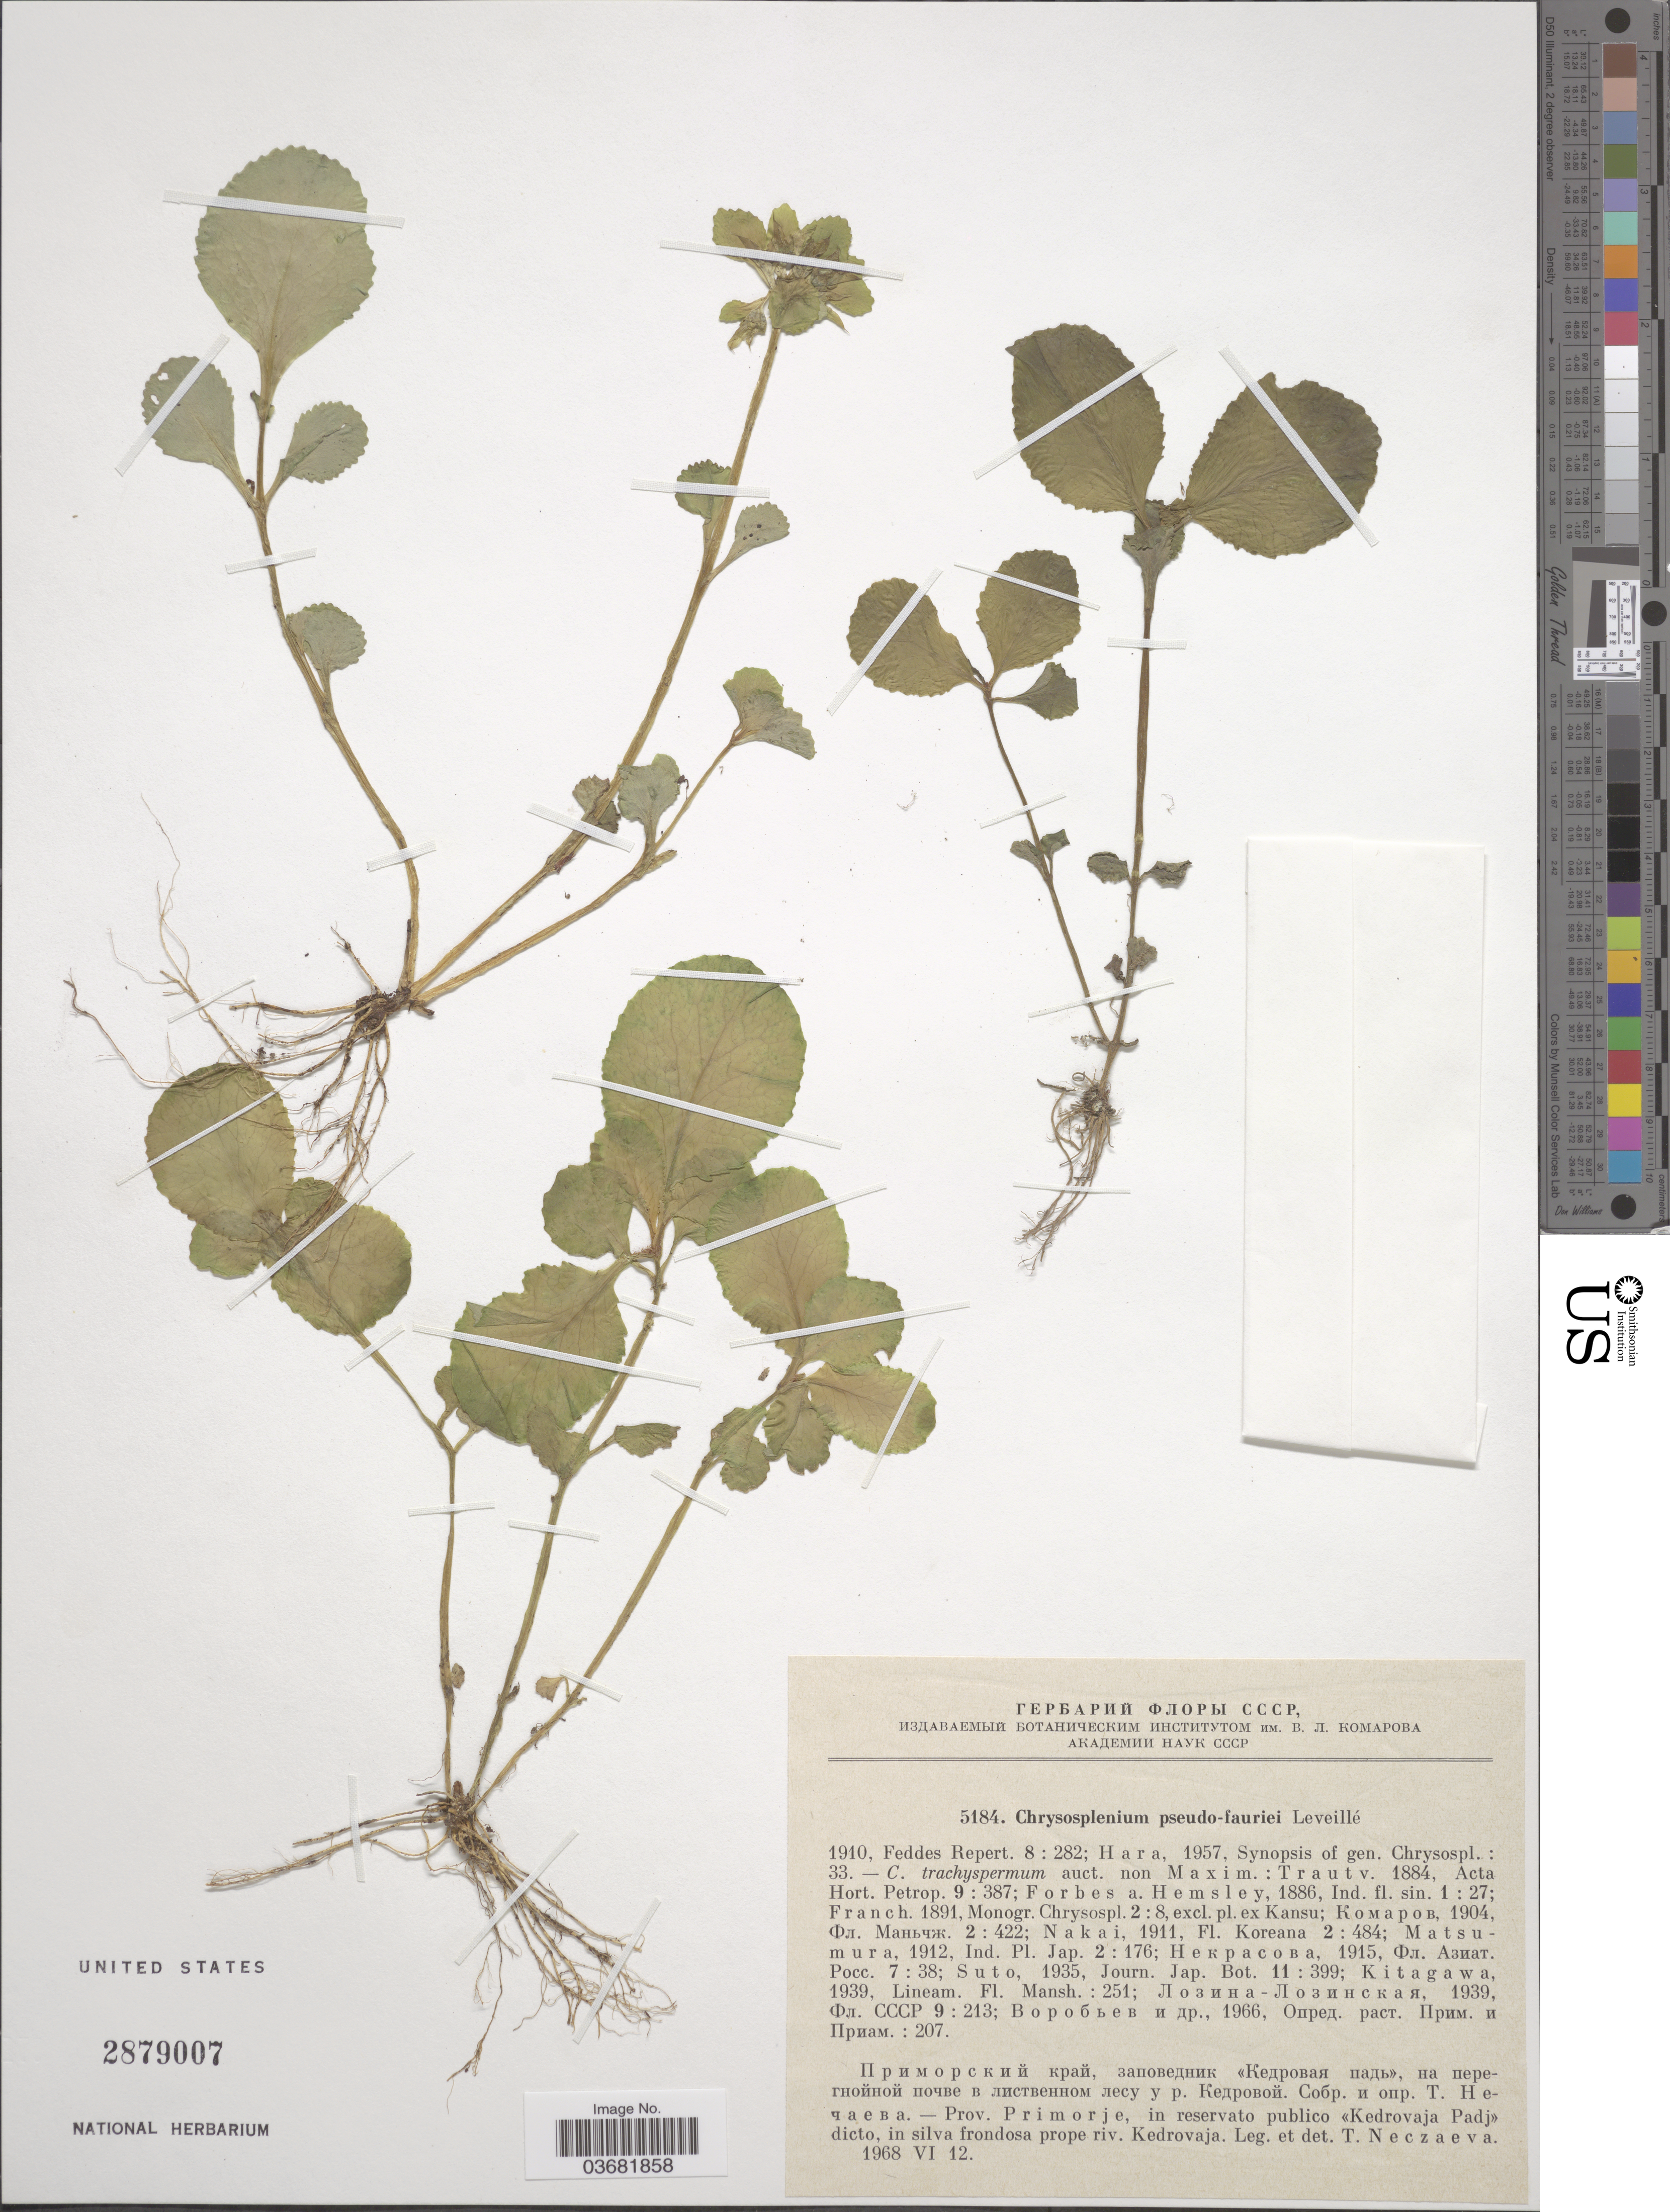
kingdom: Plantae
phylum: Tracheophyta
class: Magnoliopsida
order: Saxifragales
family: Saxifragaceae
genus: Chrysosplenium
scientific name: Chrysosplenium pseudofauriei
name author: H. Lév.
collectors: T. Neczaeva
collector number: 5184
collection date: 1968-06-12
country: Russian Federation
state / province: Primorsky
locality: Prov. Primorje, in reservato publico «Kedrovaja Padj» dicto, in silva frondosa prope riv. Kedrovaja.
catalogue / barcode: US 2879007